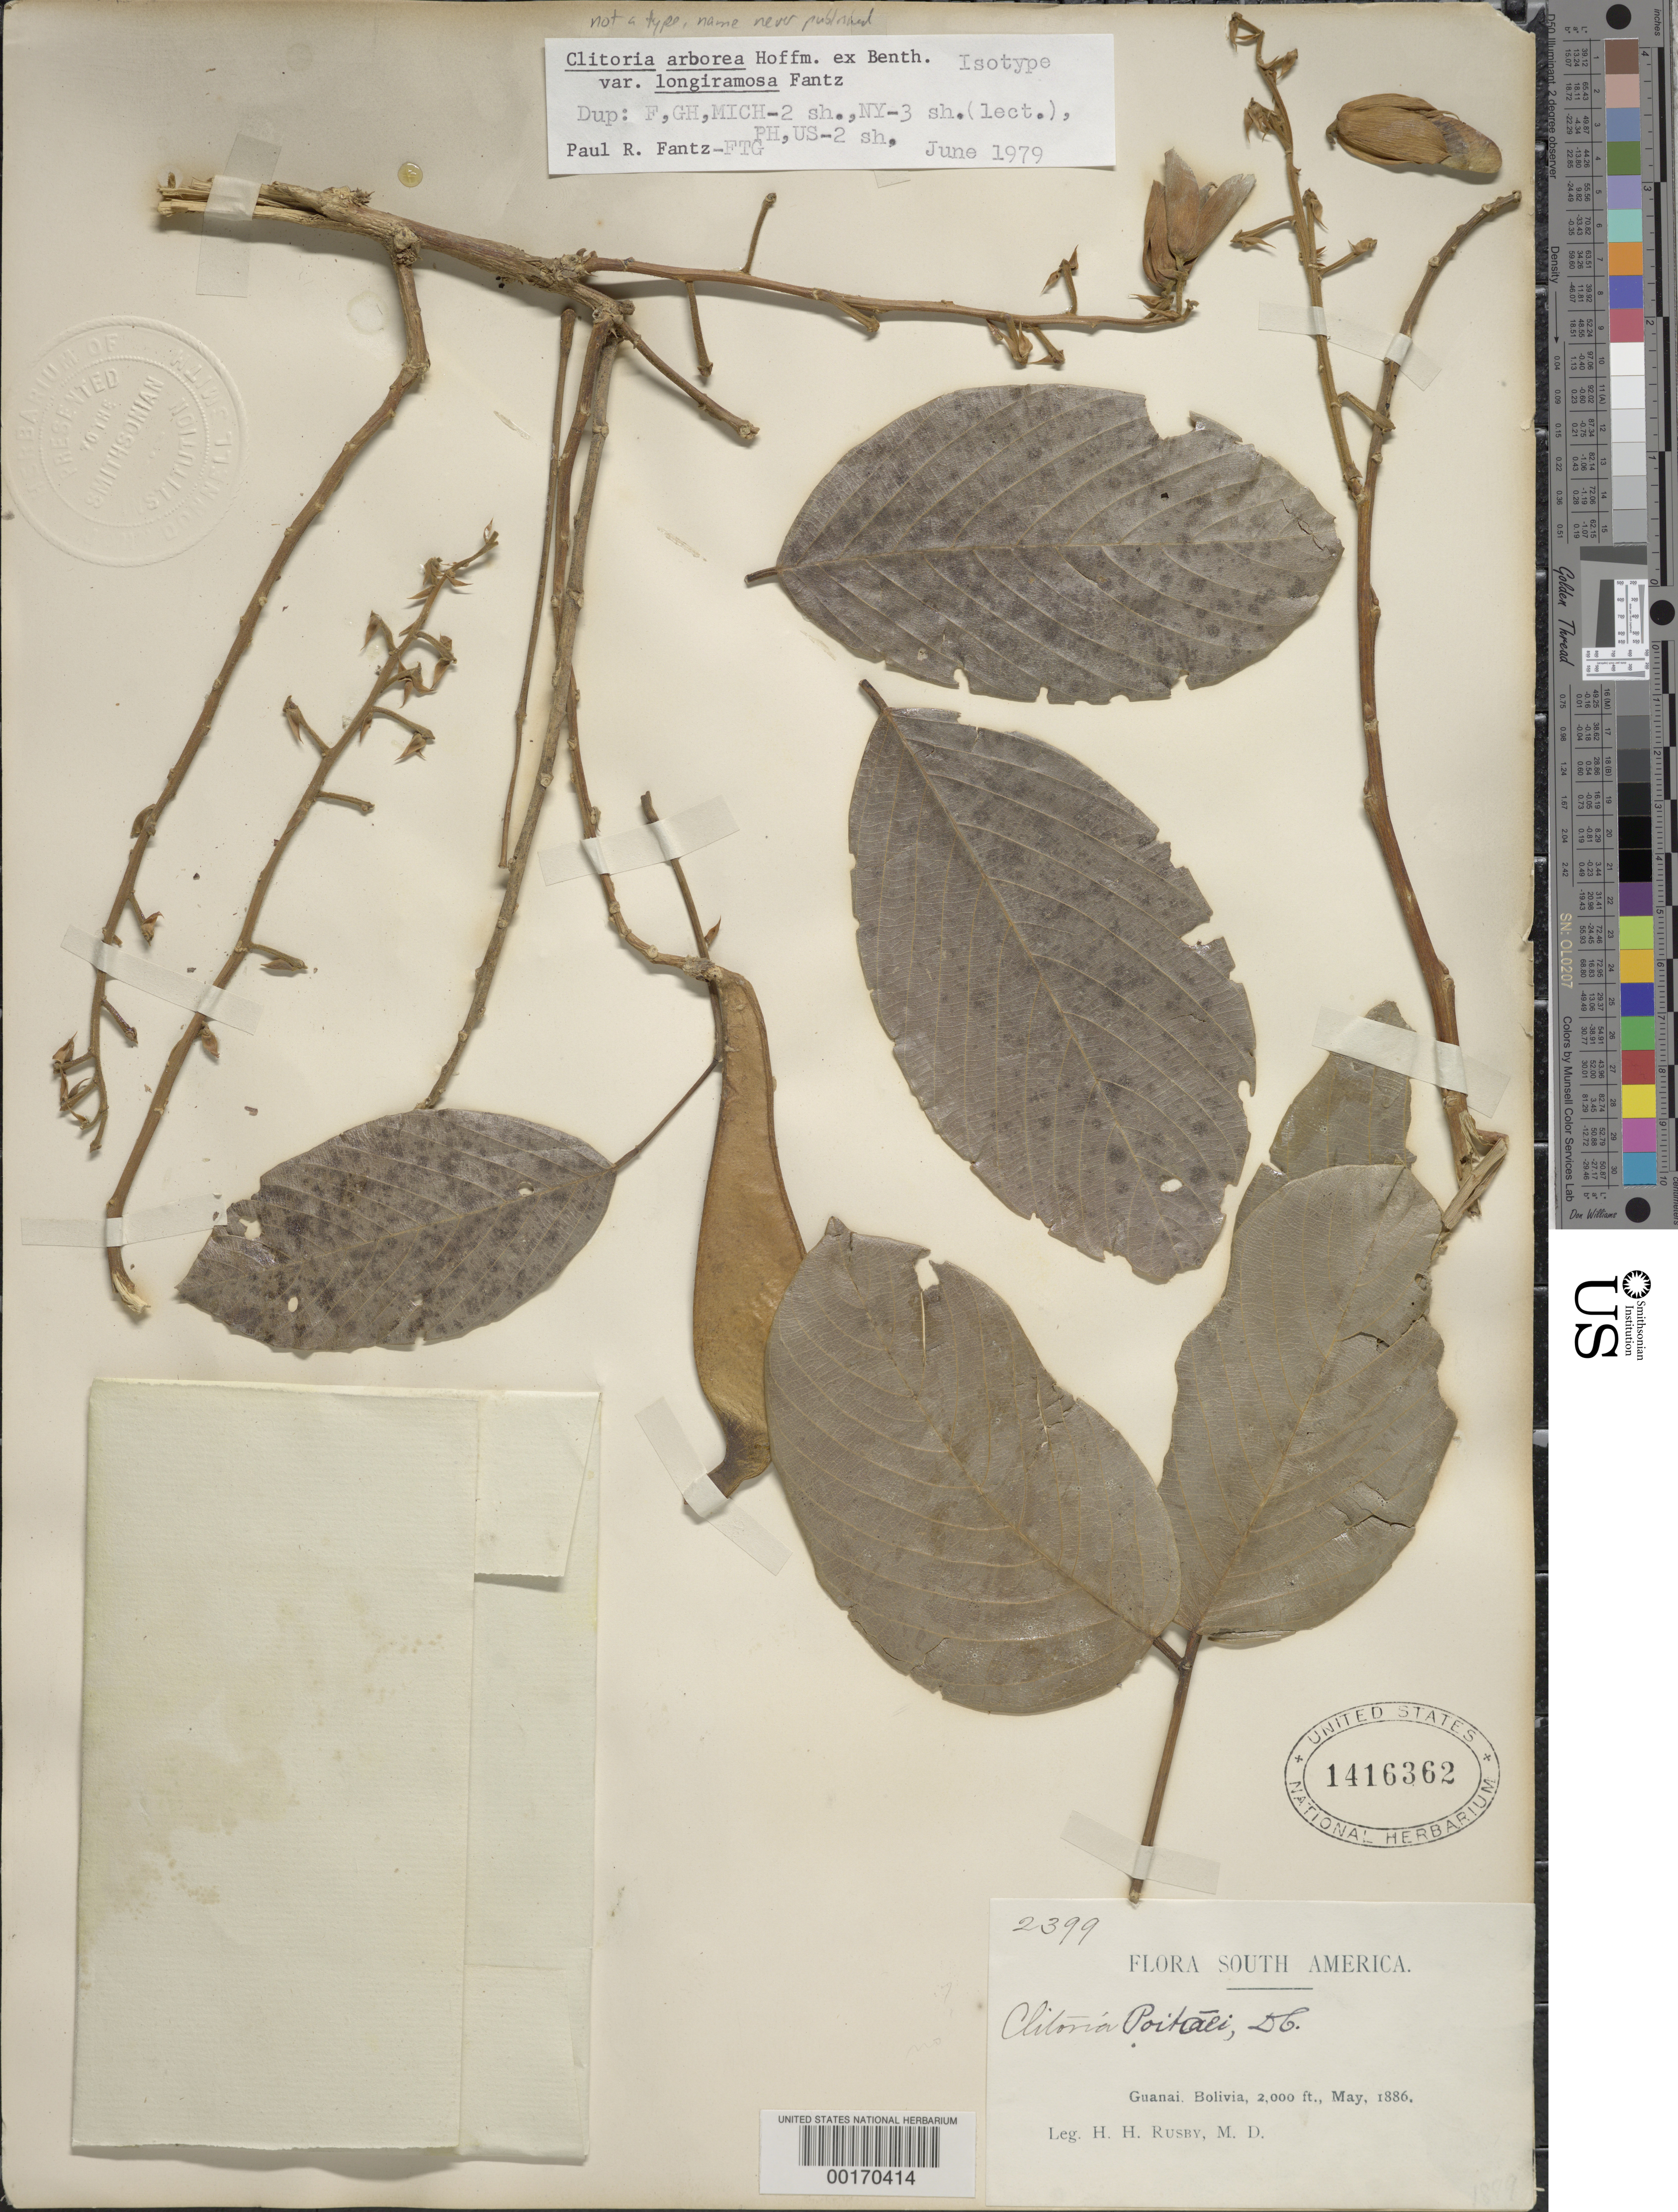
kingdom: Plantae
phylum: Tracheophyta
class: Magnoliopsida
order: Fabales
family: Fabaceae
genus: Clitoria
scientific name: Clitoria ternatea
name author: L.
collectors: H. H. Rusby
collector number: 2399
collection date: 1886-05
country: Bolivia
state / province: La Páz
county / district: Larecaja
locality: Guanay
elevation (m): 610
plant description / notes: Annotated by P.R. Fantz (1979) as isotype of Clitoria arborea var. longiramosa Fantz; ined. name, never published. Removed from Type Register and refiled in main herbarium, April 2008.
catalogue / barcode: US 1416362